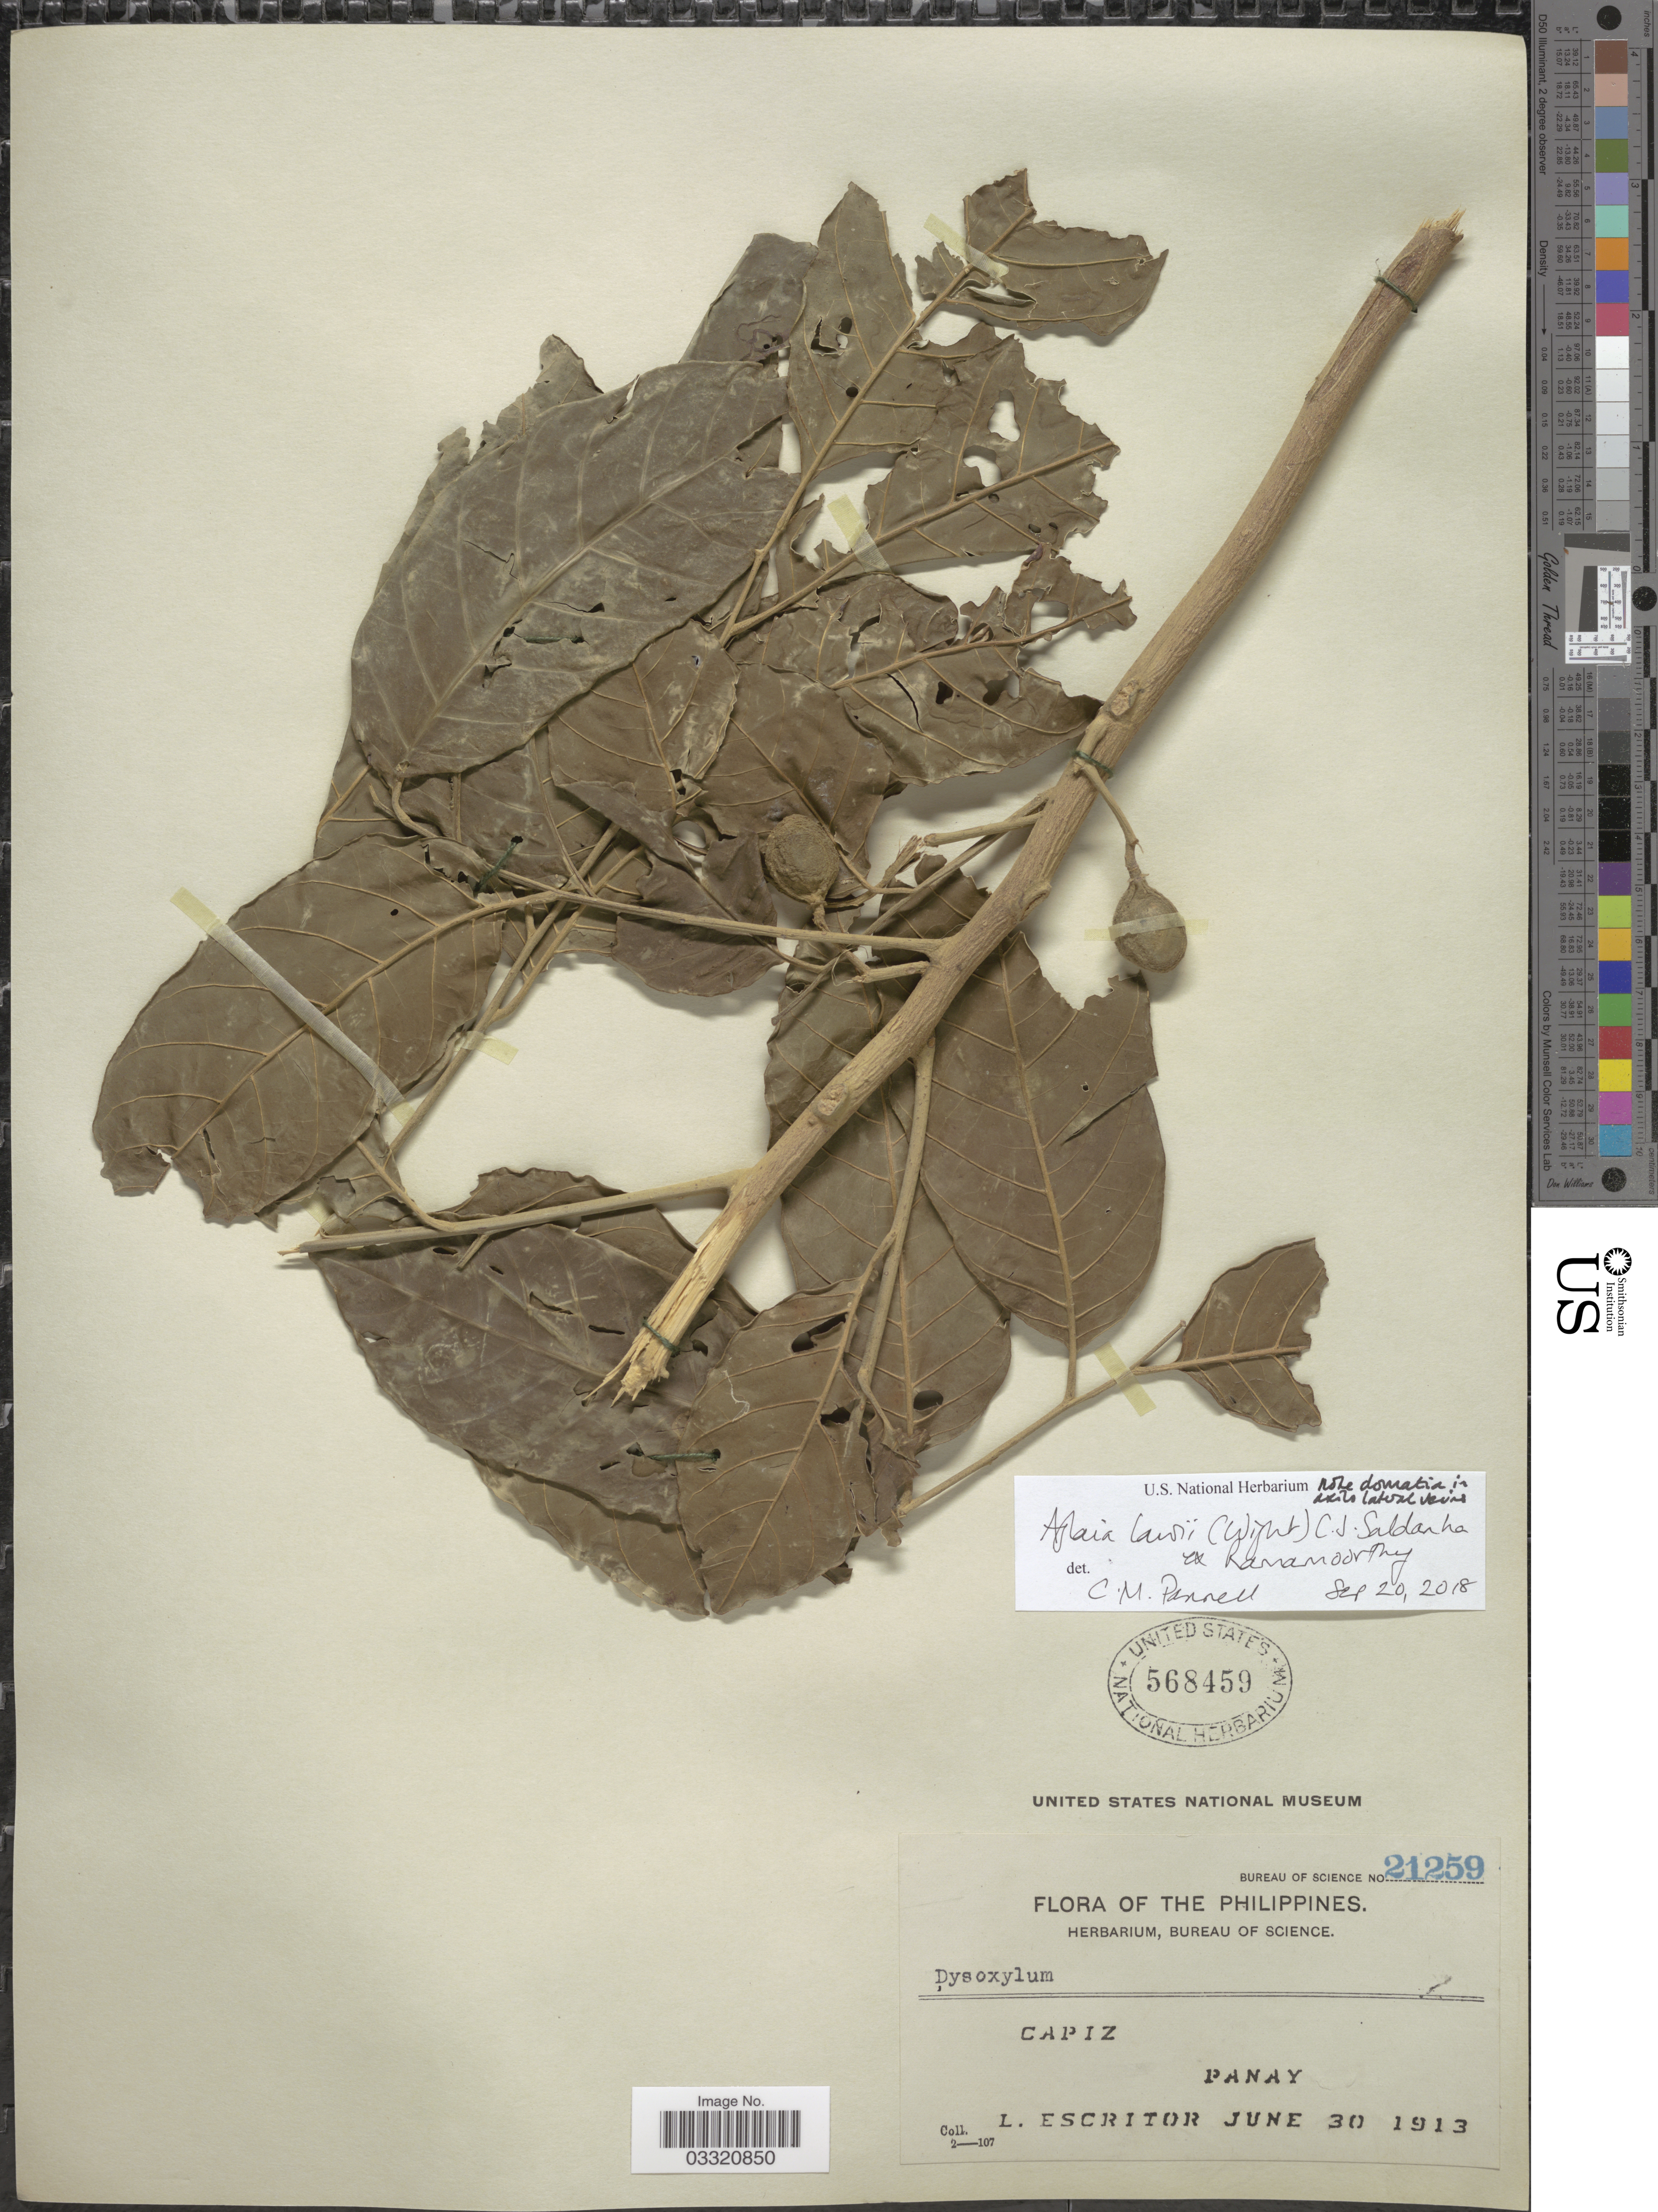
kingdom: Plantae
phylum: Tracheophyta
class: Magnoliopsida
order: Sapindales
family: Meliaceae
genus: Aglaia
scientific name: Aglaia lawii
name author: (Wight) C.J. Saldanha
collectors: L. Escritor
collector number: Bureau of Science 21259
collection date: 1913-06-30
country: Philippines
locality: Capiz. Panay.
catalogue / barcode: US 568459